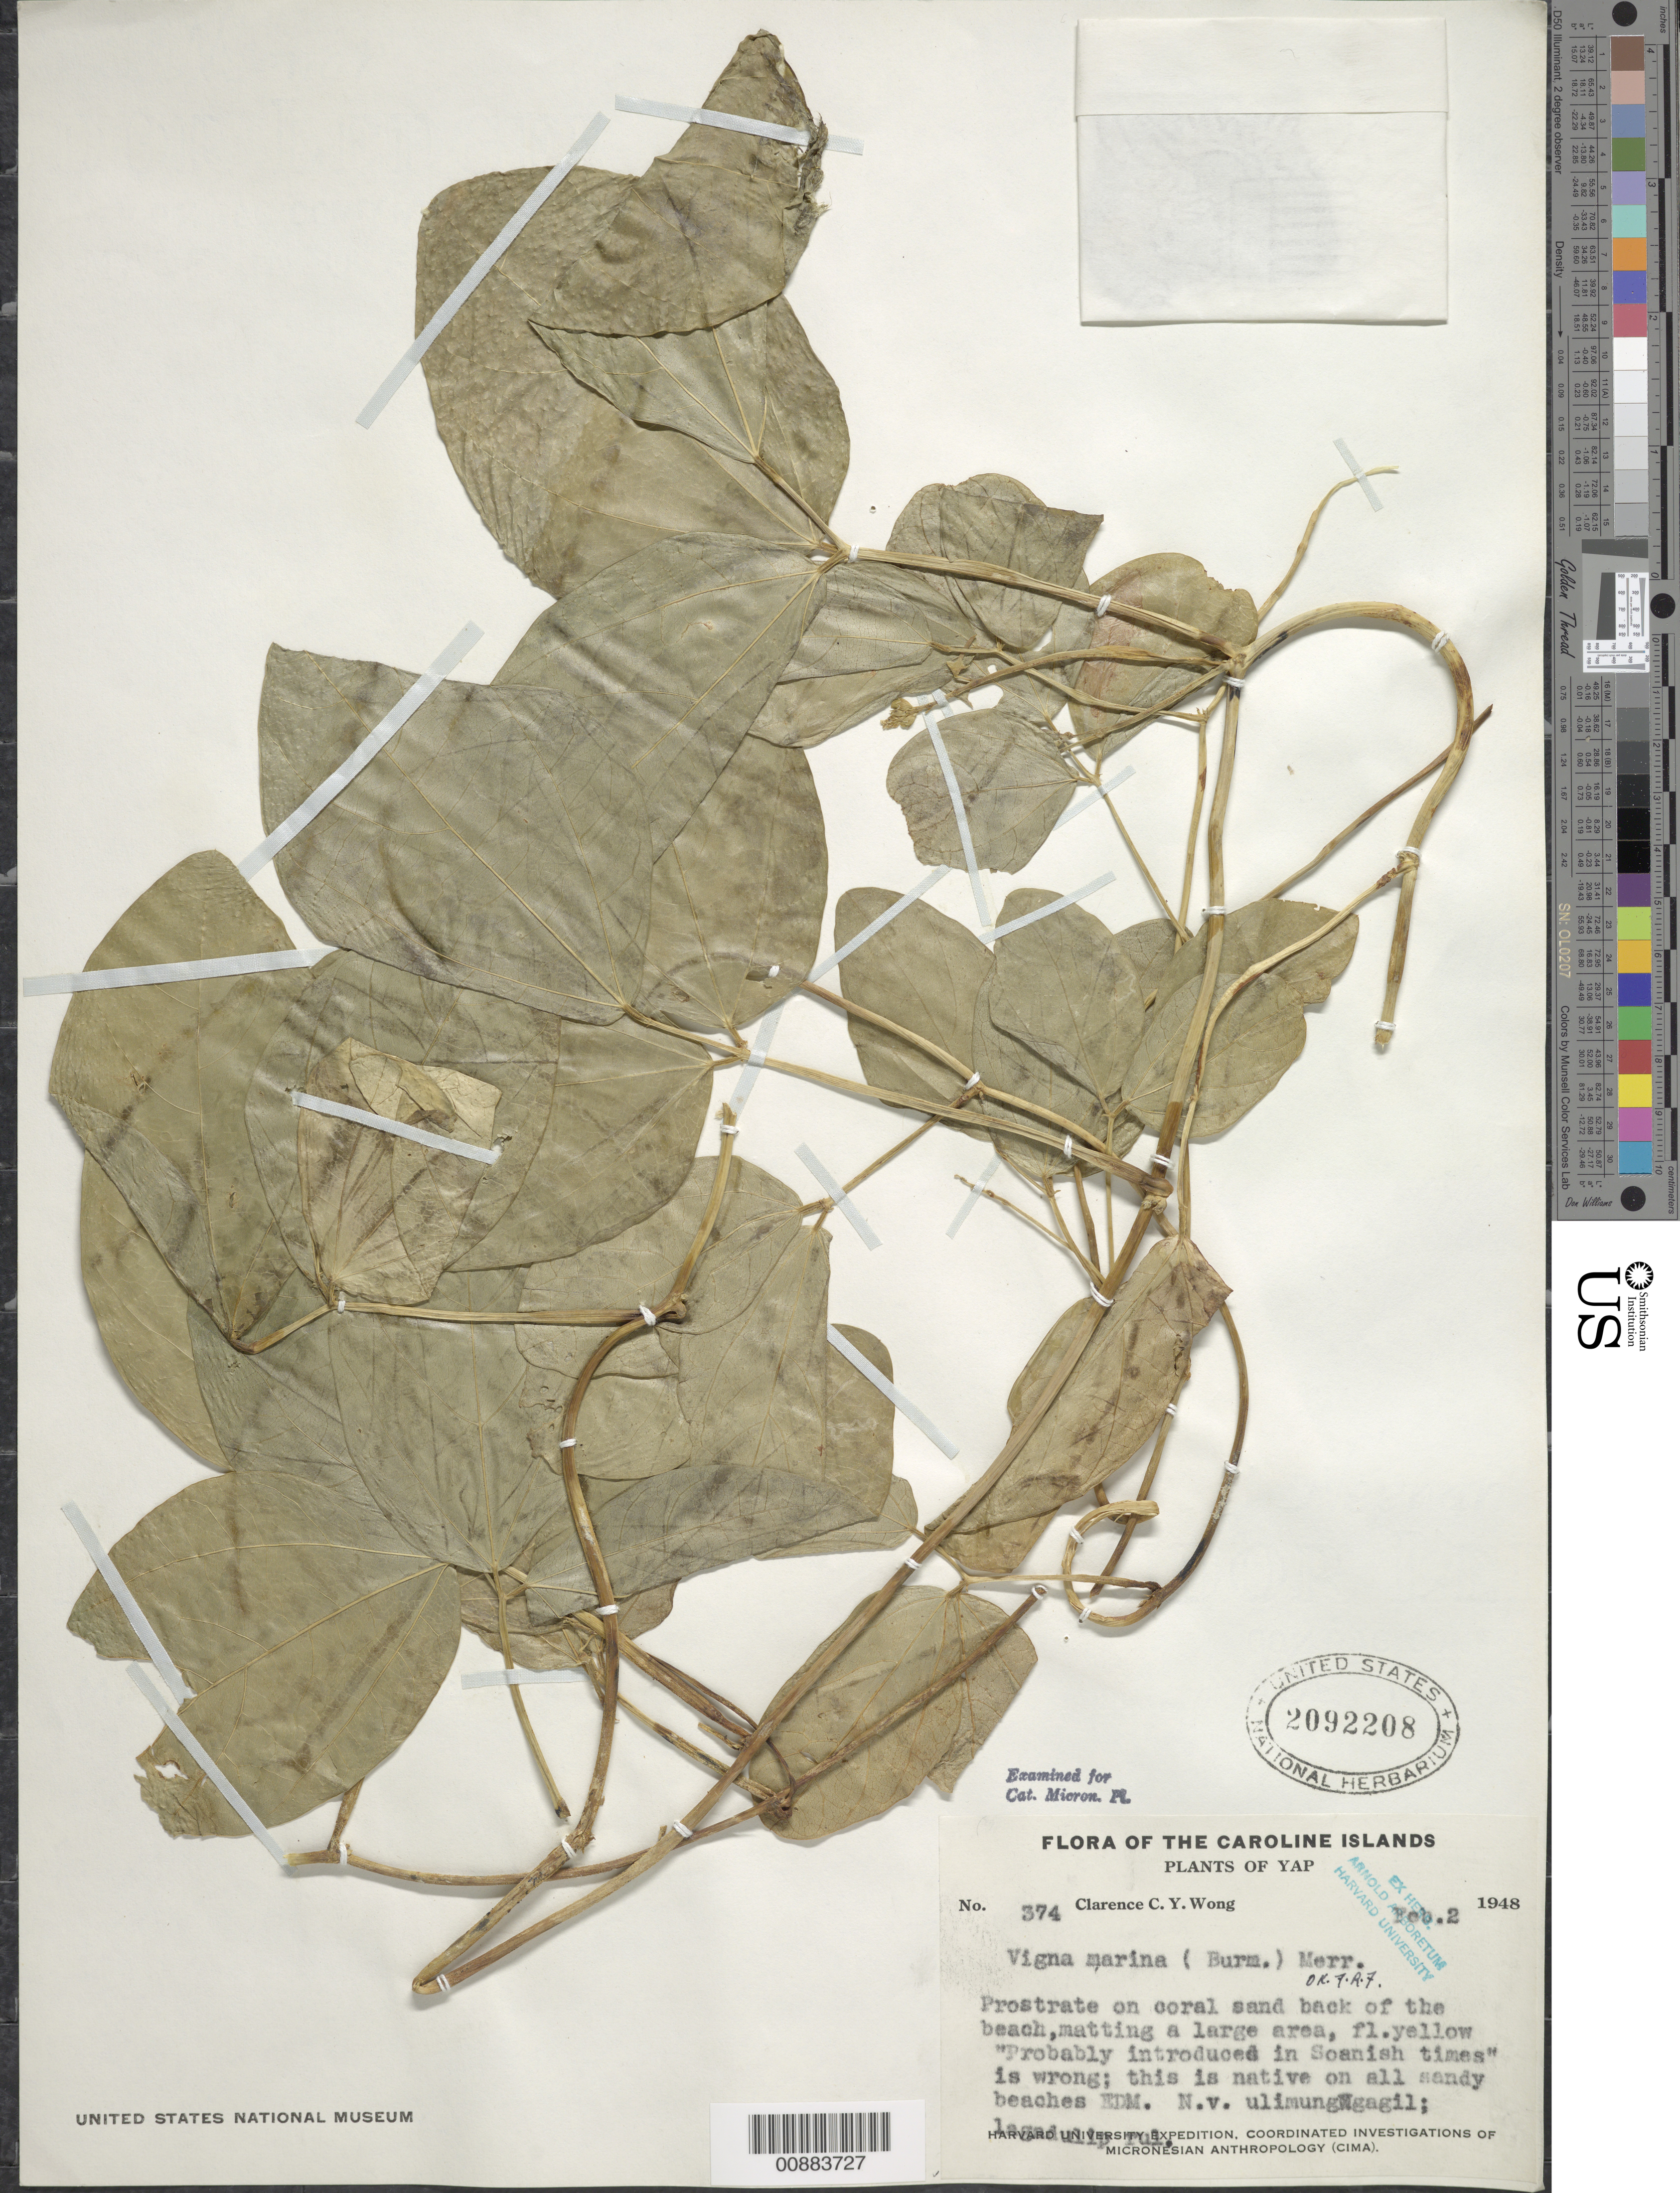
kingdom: Plantae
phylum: Tracheophyta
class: Magnoliopsida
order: Fabales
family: Fabaceae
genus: Vigna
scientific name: Vigna marina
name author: (Burm.) Merr.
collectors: C. Wong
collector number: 374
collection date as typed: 02 Feb 1948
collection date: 1948-02-02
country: Micronesia, Federated States of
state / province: Yap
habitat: On coral sand back of the beach.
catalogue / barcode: US 2092208